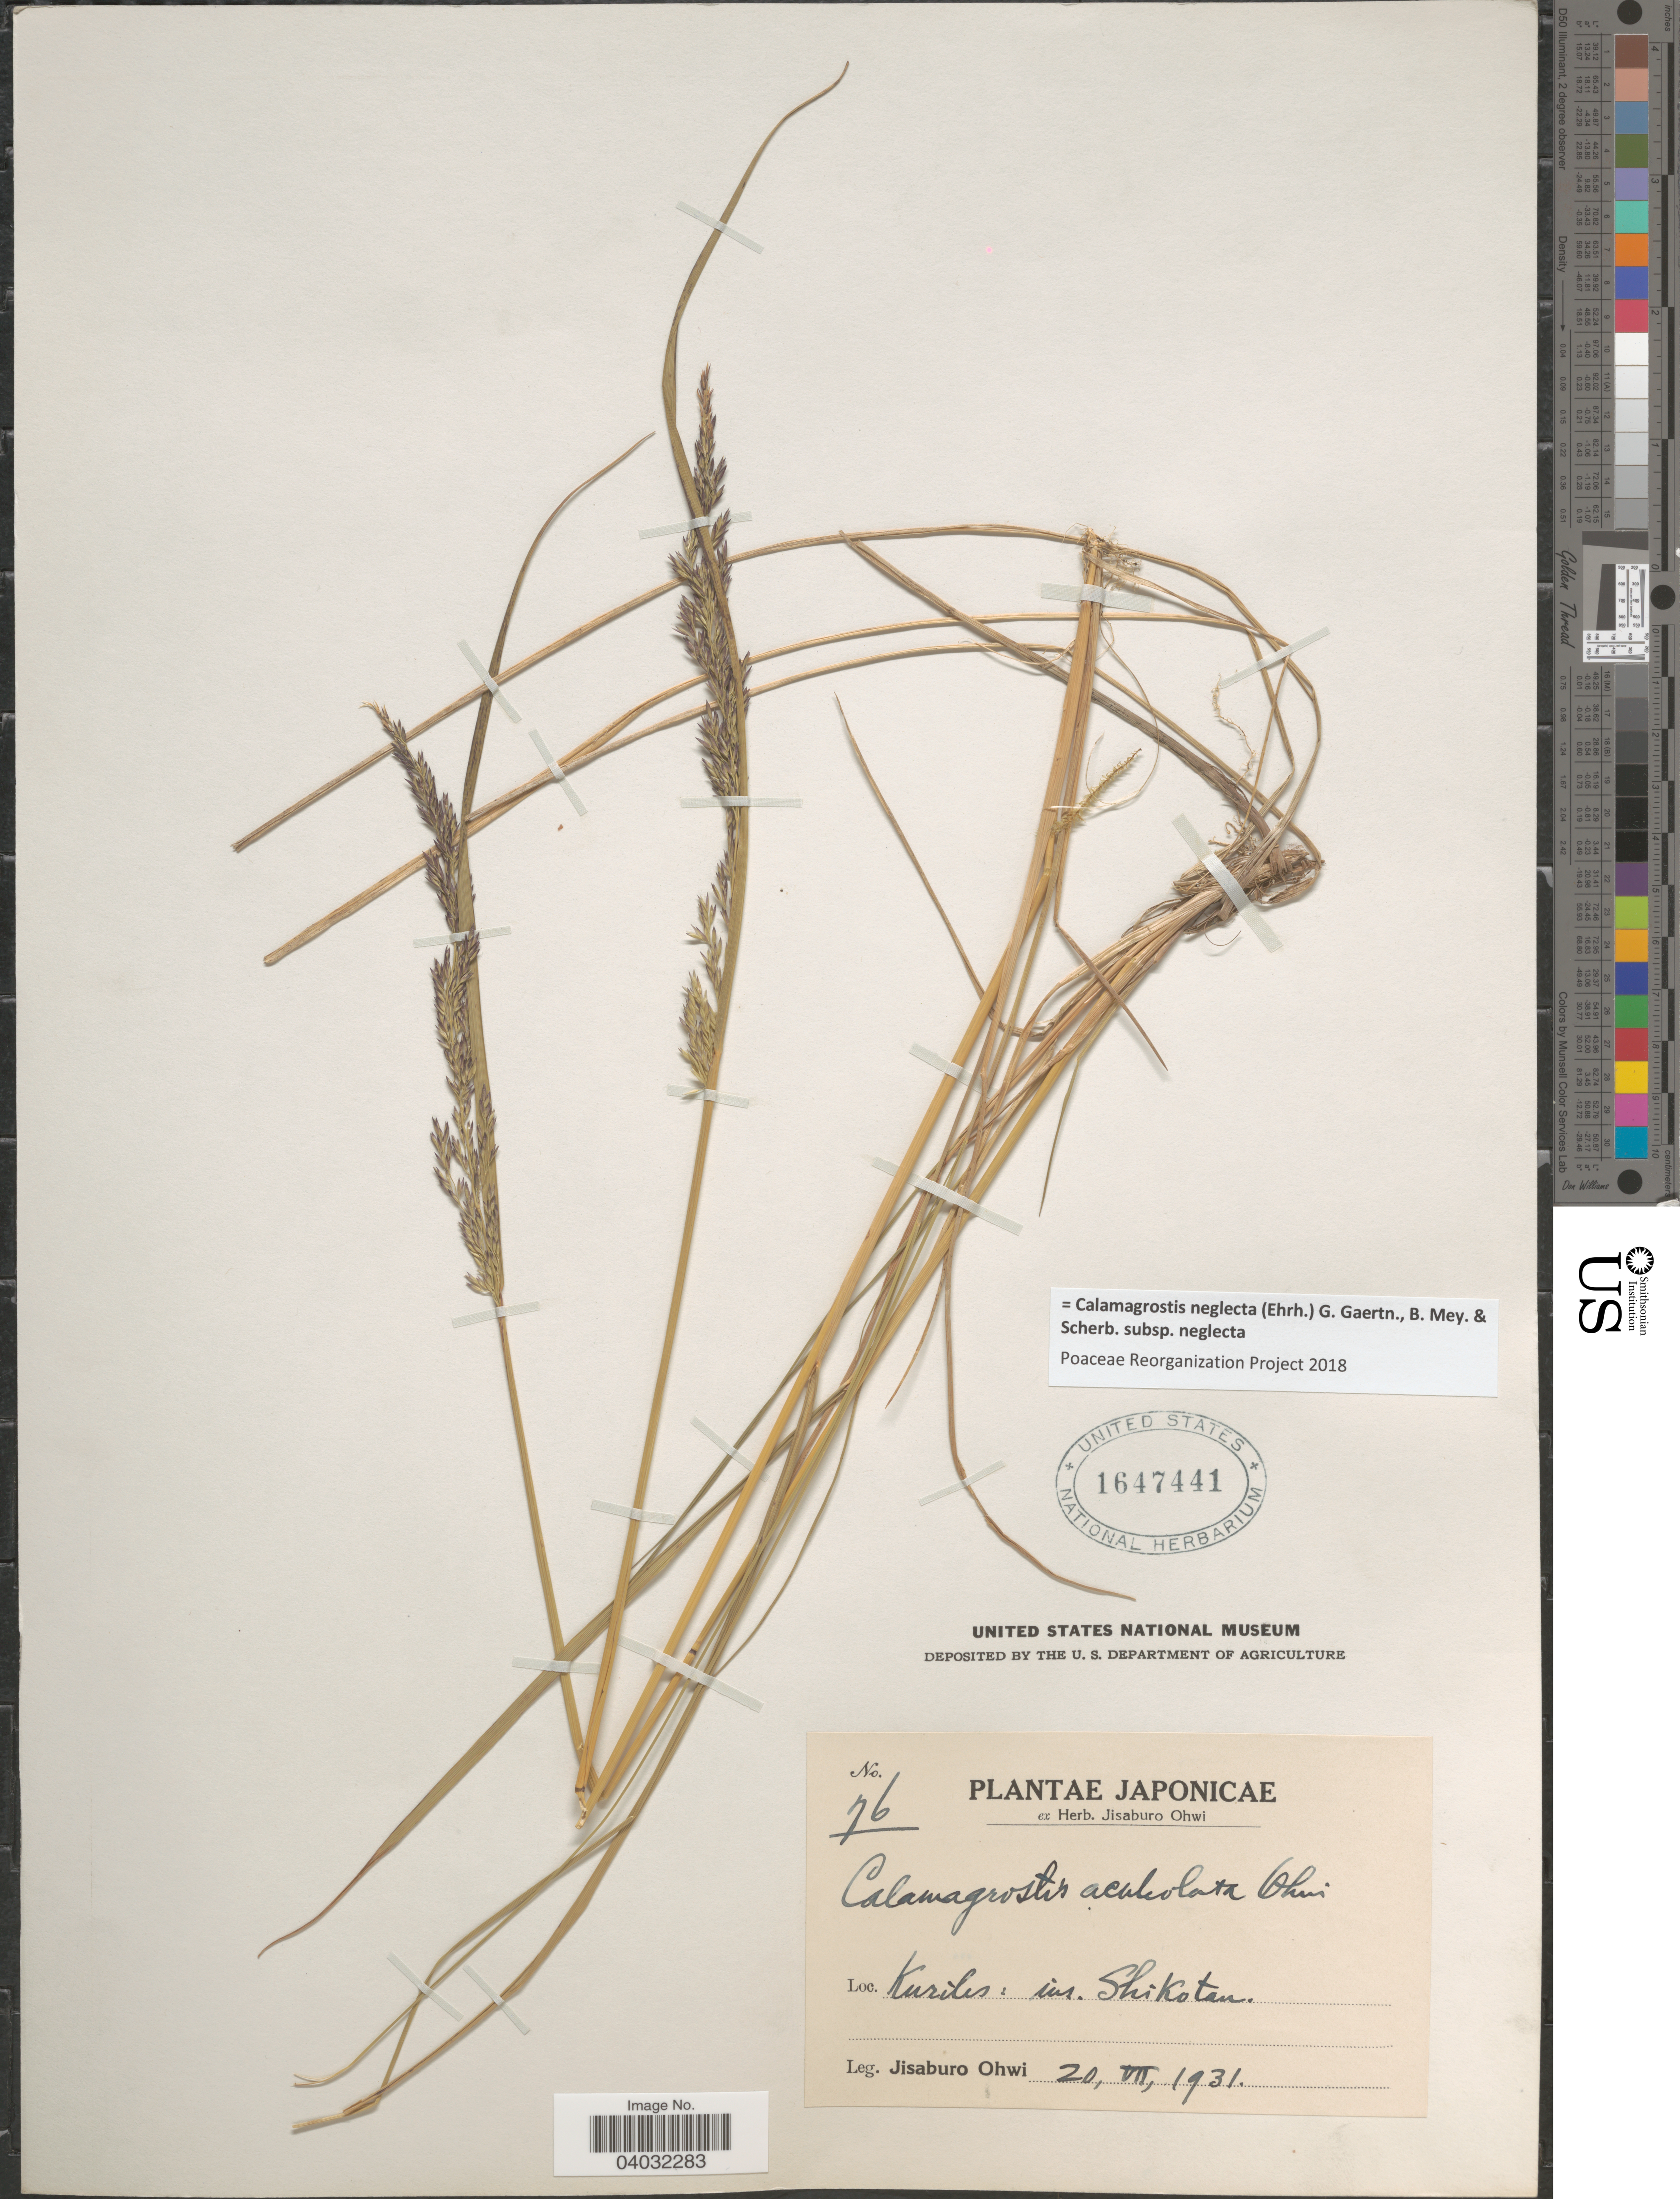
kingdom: Plantae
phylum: Tracheophyta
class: Liliopsida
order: Poales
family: Poaceae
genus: Calamagrostis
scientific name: Calamagrostis neglecta subsp. neglecta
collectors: J. Ohwi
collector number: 76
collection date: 1931-07-20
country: Russian Federation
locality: Kurilis: in. Shikotan.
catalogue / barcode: US 1647441